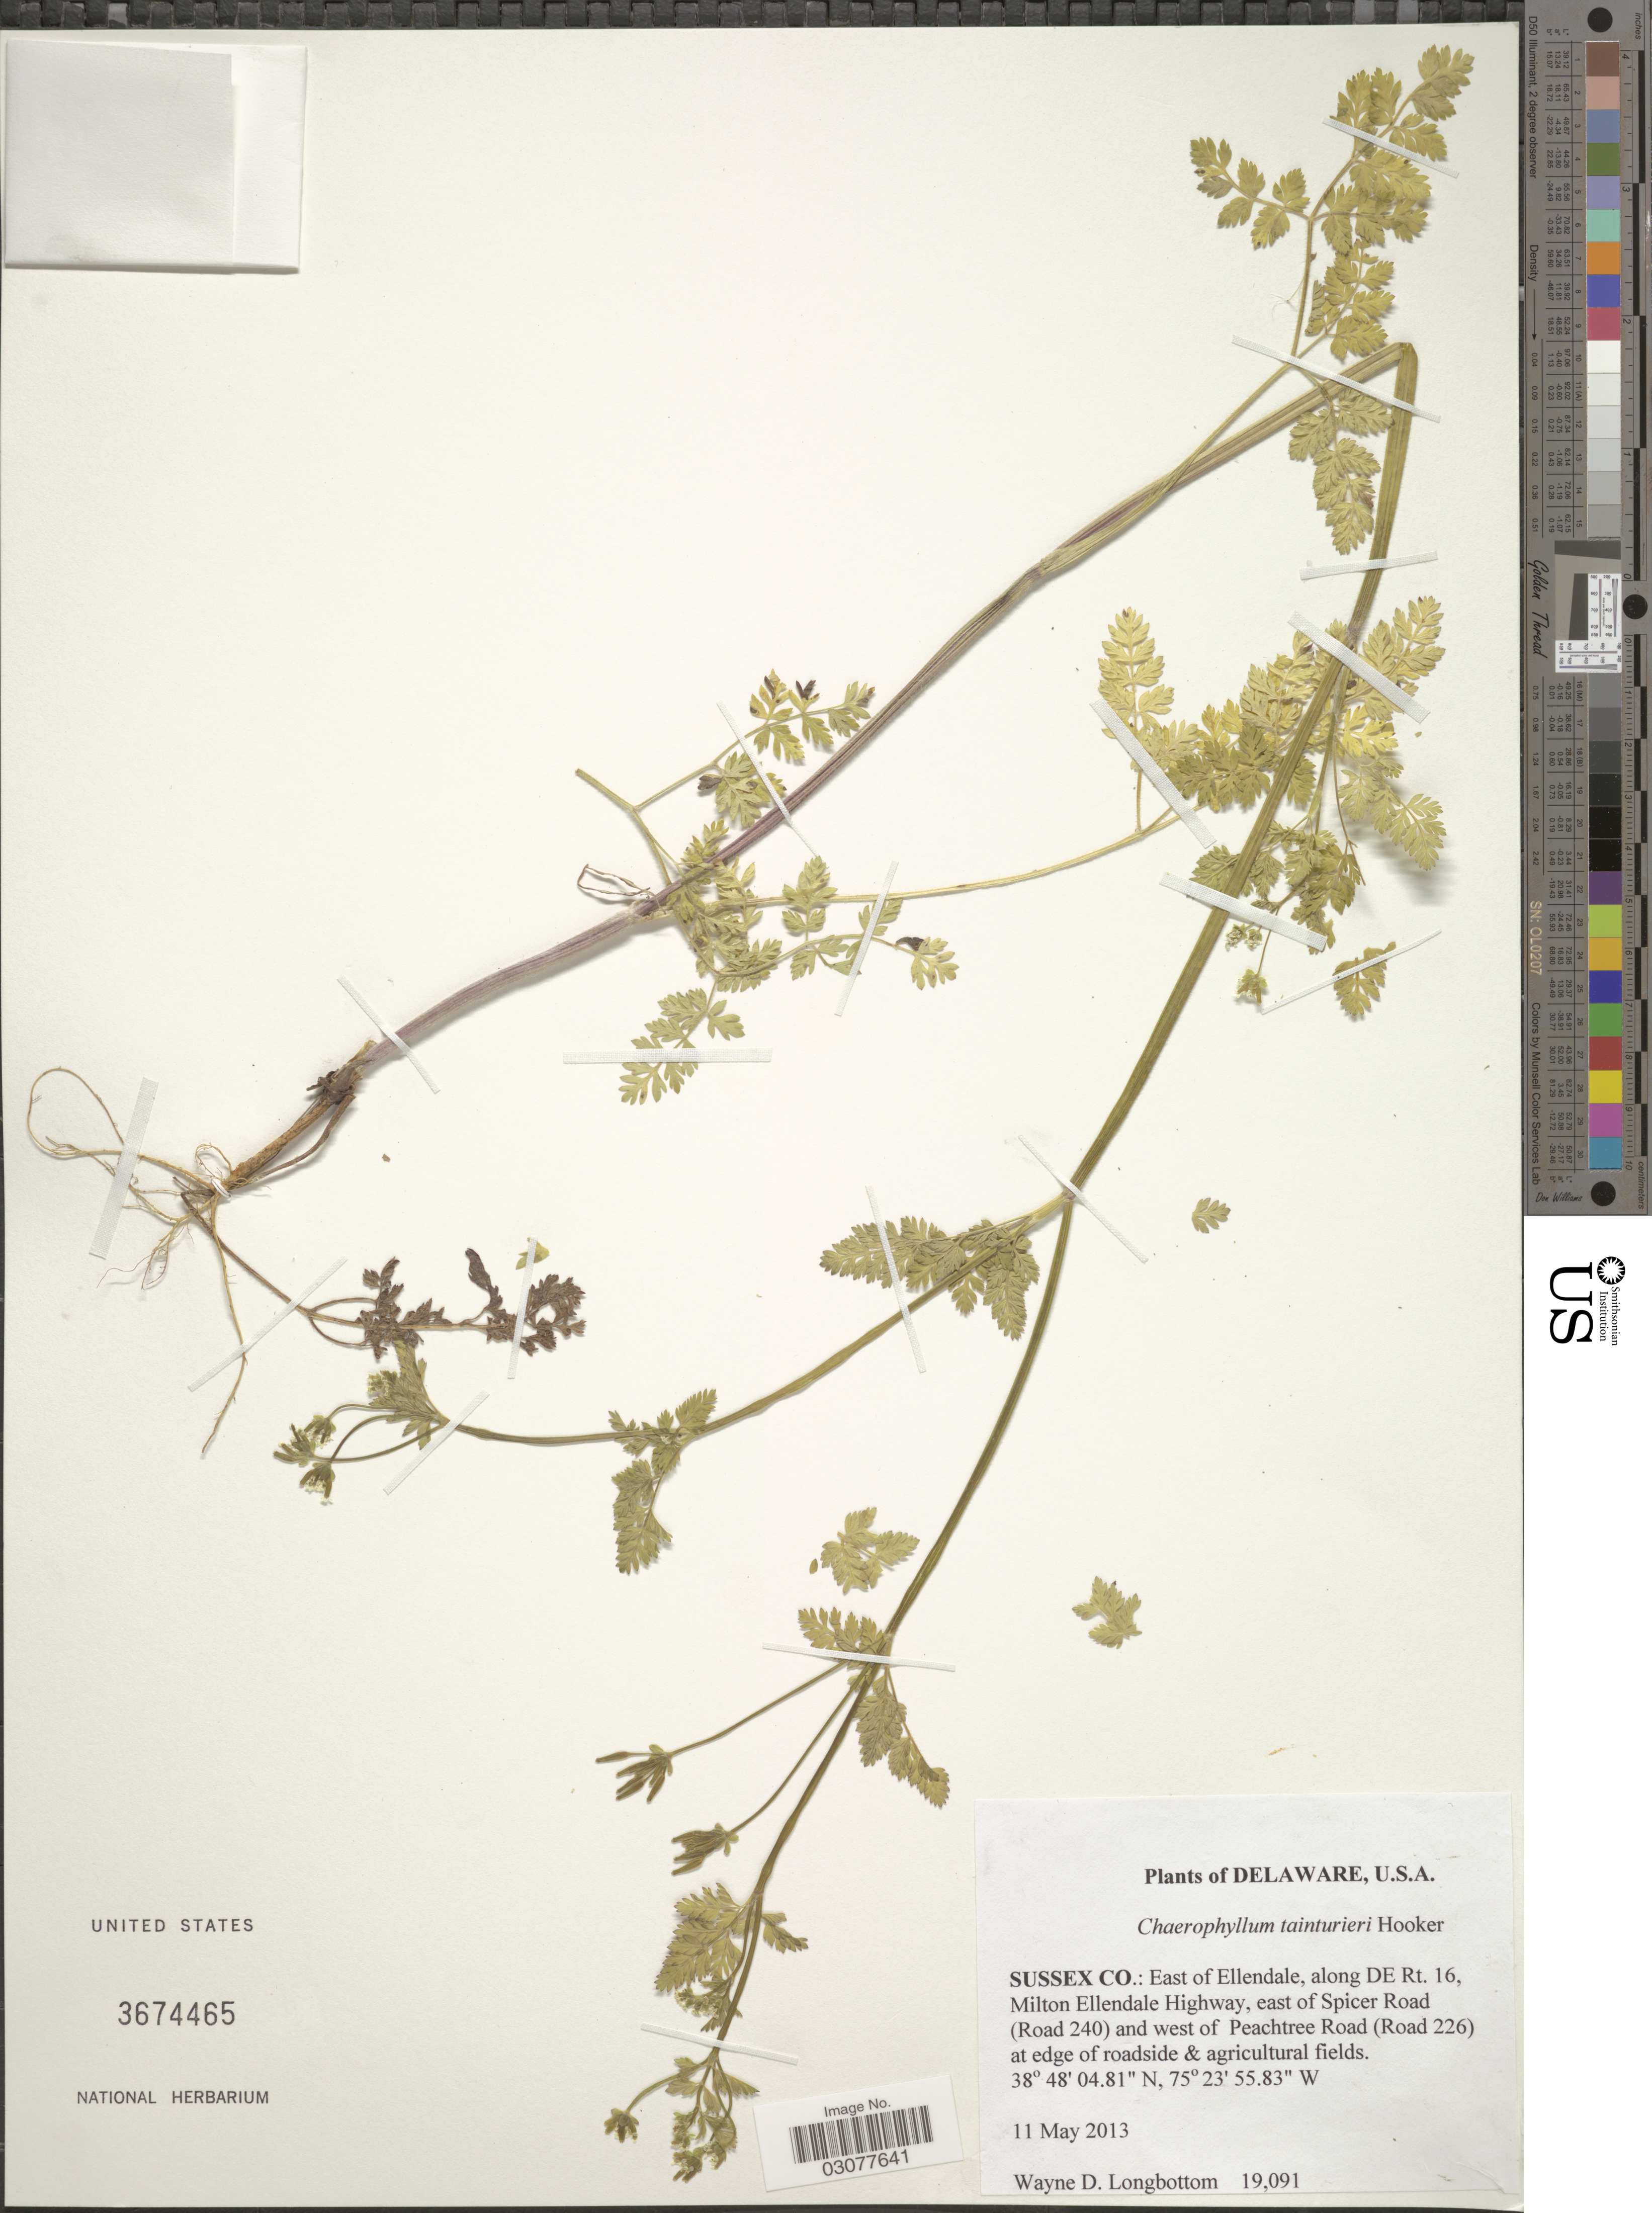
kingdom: Plantae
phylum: Tracheophyta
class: Magnoliopsida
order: Apiales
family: Apiaceae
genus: Chaerophyllum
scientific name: Chaerophyllum tainturieri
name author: Hook.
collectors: W. D. Longbottom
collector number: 19091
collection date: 2013-05-11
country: United States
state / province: Delaware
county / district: Sussex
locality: Sussex Co.: East of Ellendale, along DE Rt. 16, Milton Ellendale Highway, east of Spicer Road (Road 240) and west of Peachtree Road (Road 226) at edge of roadside & agricultural fields.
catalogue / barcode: US 3674465